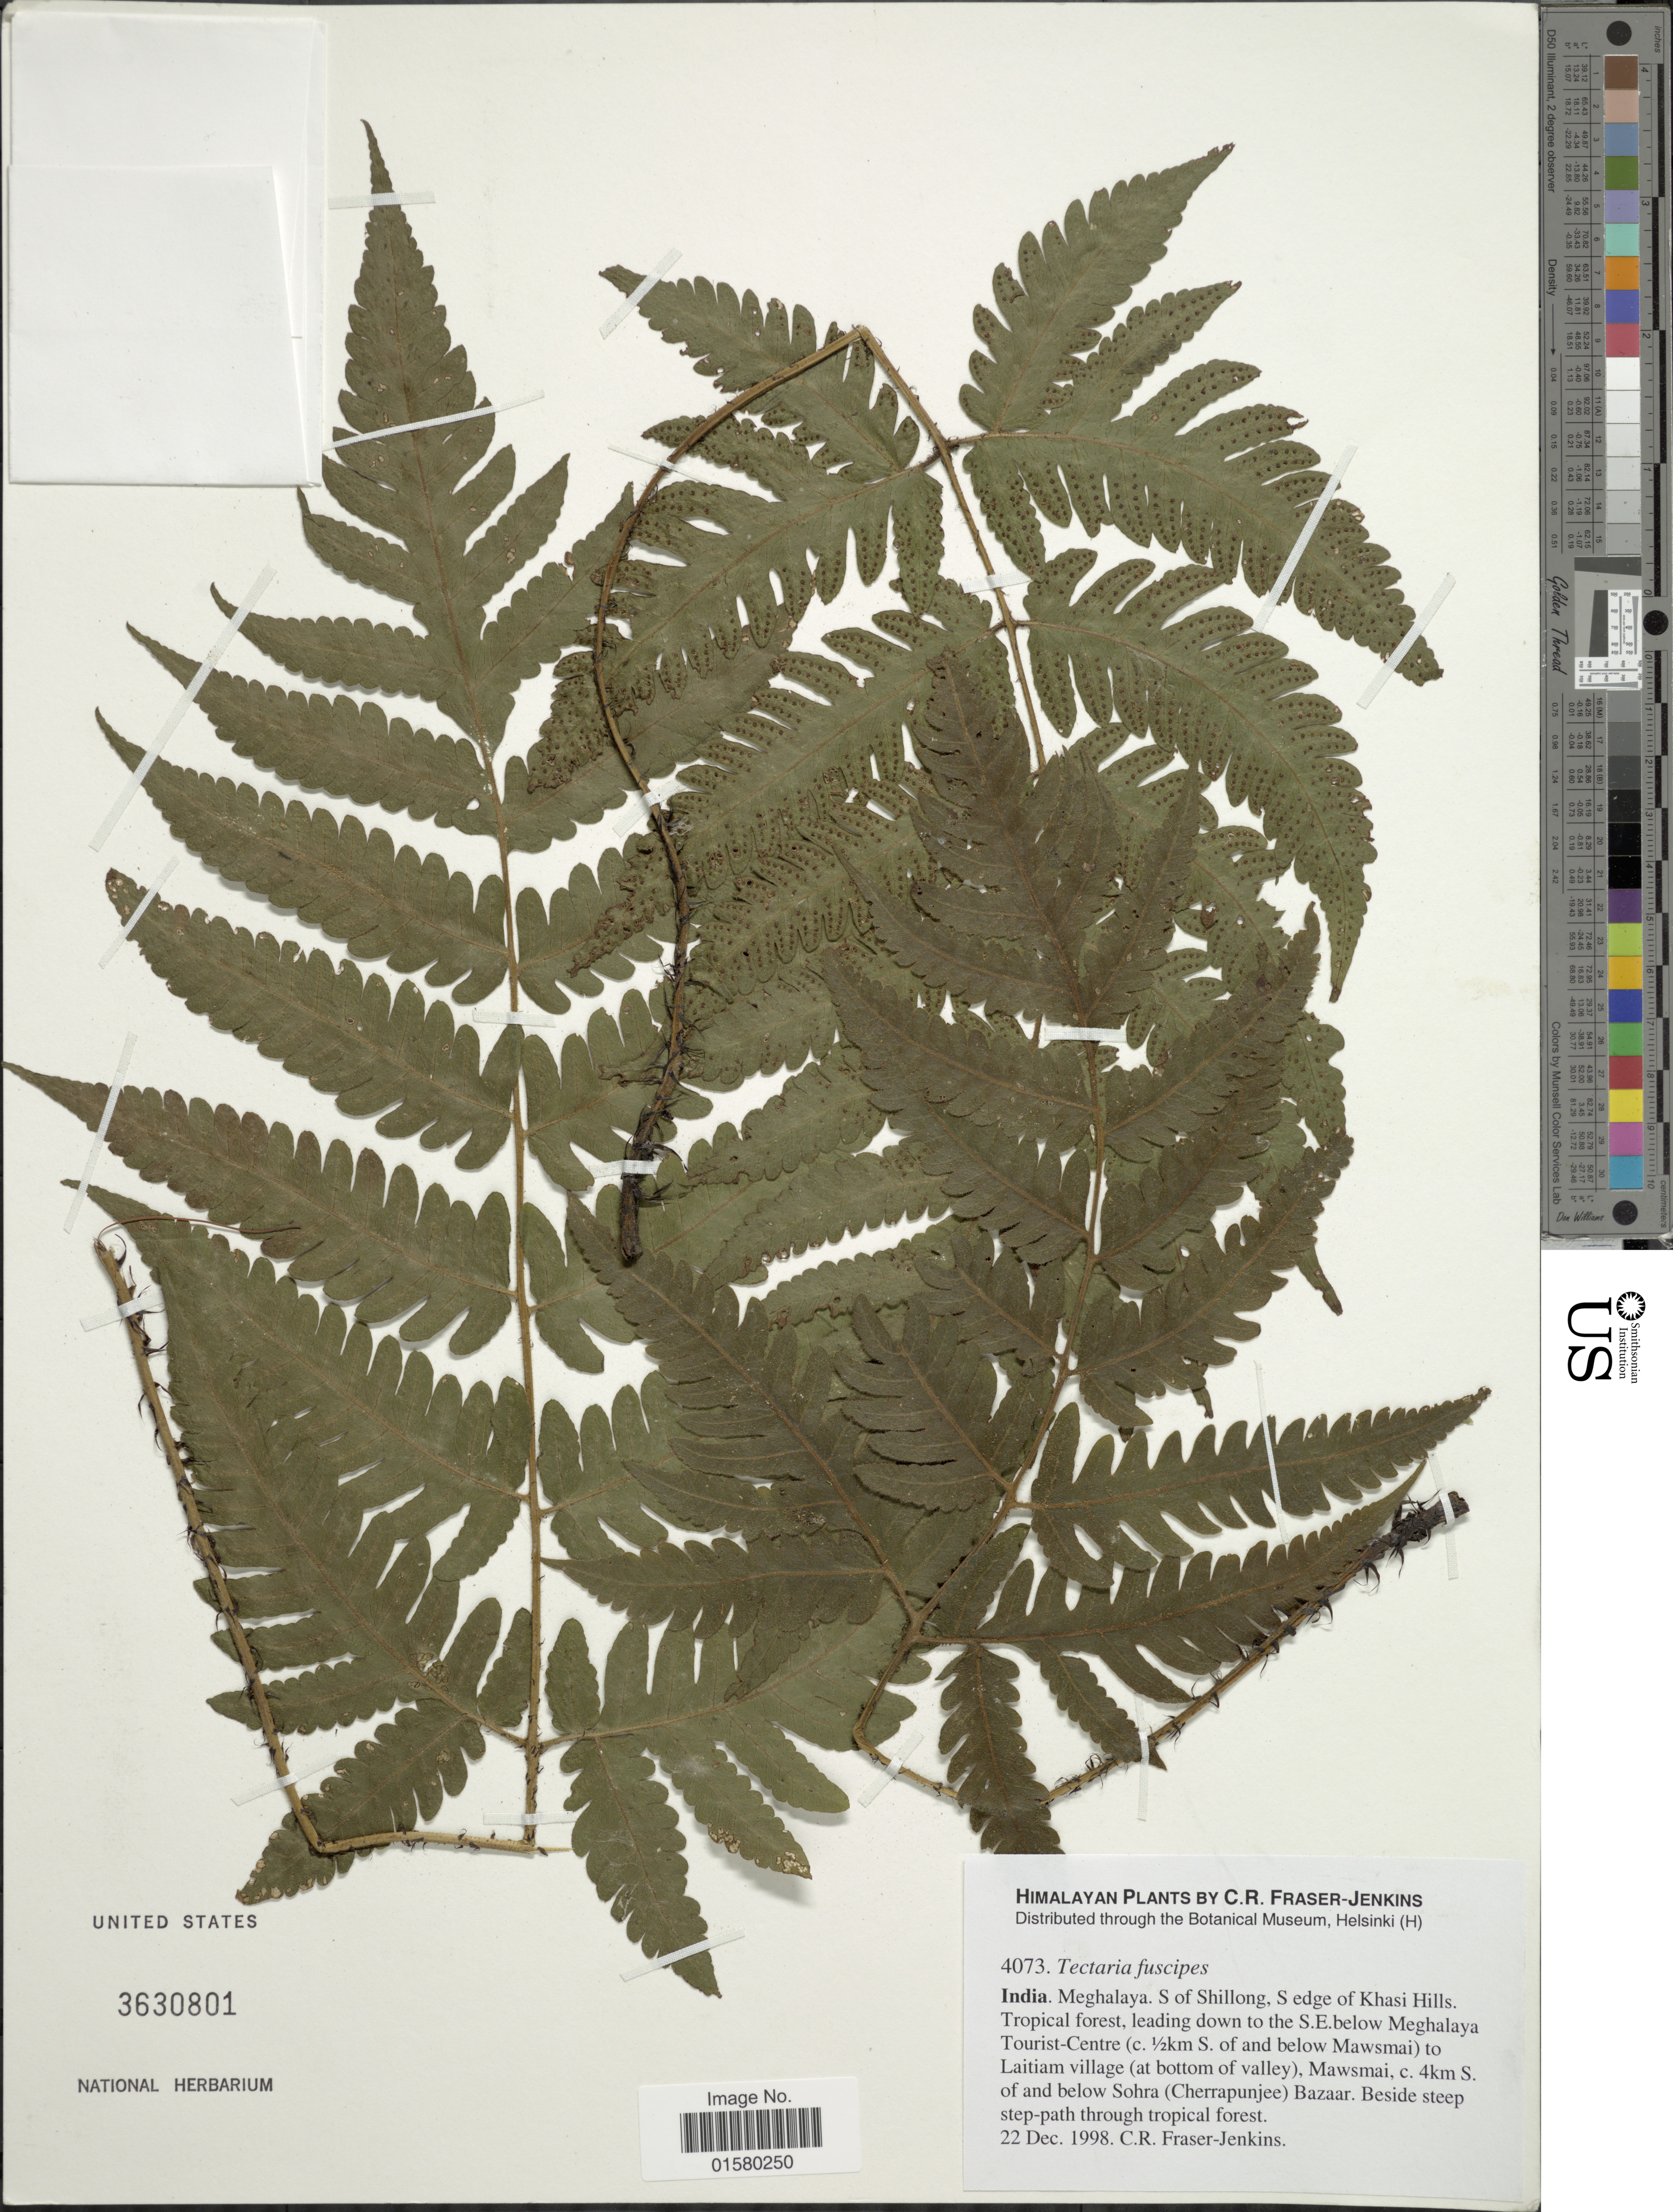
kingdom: Plantae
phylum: Tracheophyta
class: Polypodiopsida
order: Polypodiales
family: Tectariaceae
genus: Tectaria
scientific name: Tectaria fuscipes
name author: (Wall.) C. Chr.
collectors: C. R. Fraser-Jenkins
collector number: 4073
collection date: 1998-12-22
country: India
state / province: Meghalaya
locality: Himalaya, India, Meghalaya, S. of Shillong, S edge of Khasi Hills, tropical forest, leading down to the S.E. below Meghalaya Tourist-Centre (c. 1/2 km S. of and below Mawsmai) to Laitiam village (at bottom of valley), Mawsmai, c. 4 km S. of and below Sohra (Cherrapunjee) Bazaar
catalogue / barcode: US 3630801